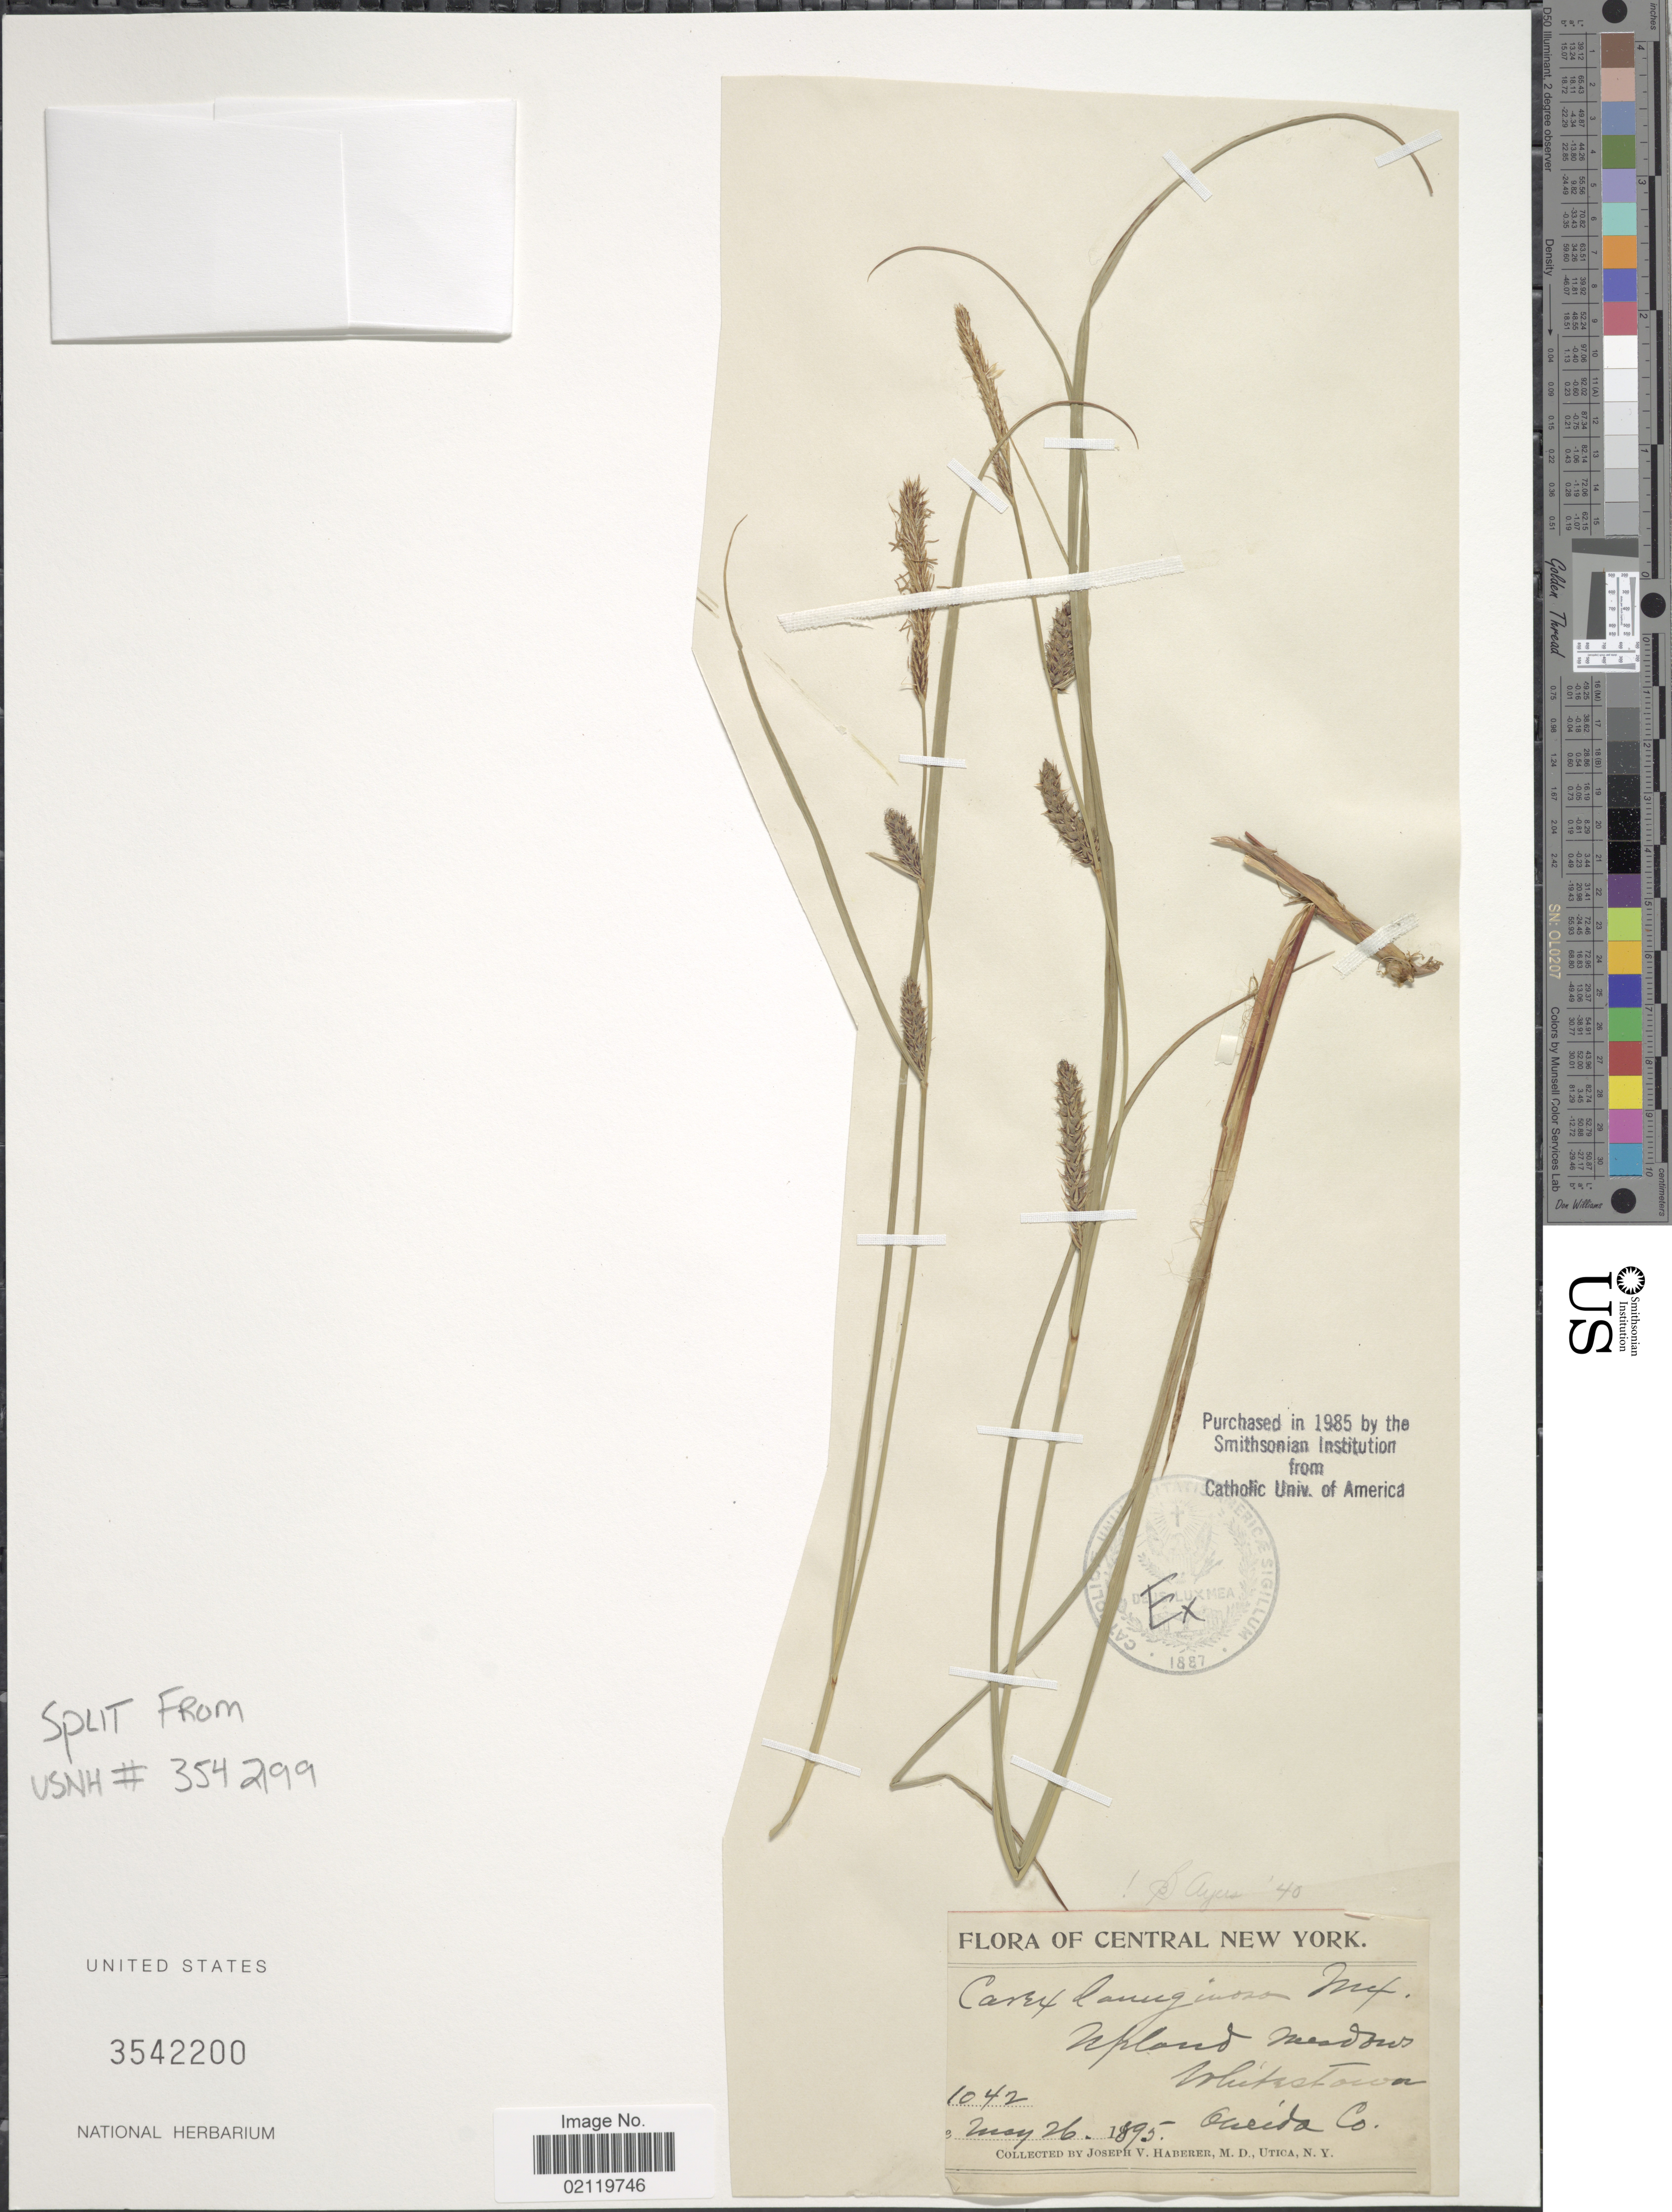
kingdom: Plantae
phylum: Tracheophyta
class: Liliopsida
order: Poales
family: Cyperaceae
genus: Carex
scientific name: Carex pellita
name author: Muhl. ex Willd.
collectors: J. V. Haberer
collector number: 1042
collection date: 1895-05-26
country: United States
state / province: New York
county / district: Oneida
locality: Central New York. Upland Meadows. Whitestown. Oneida Co.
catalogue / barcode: US 3542200